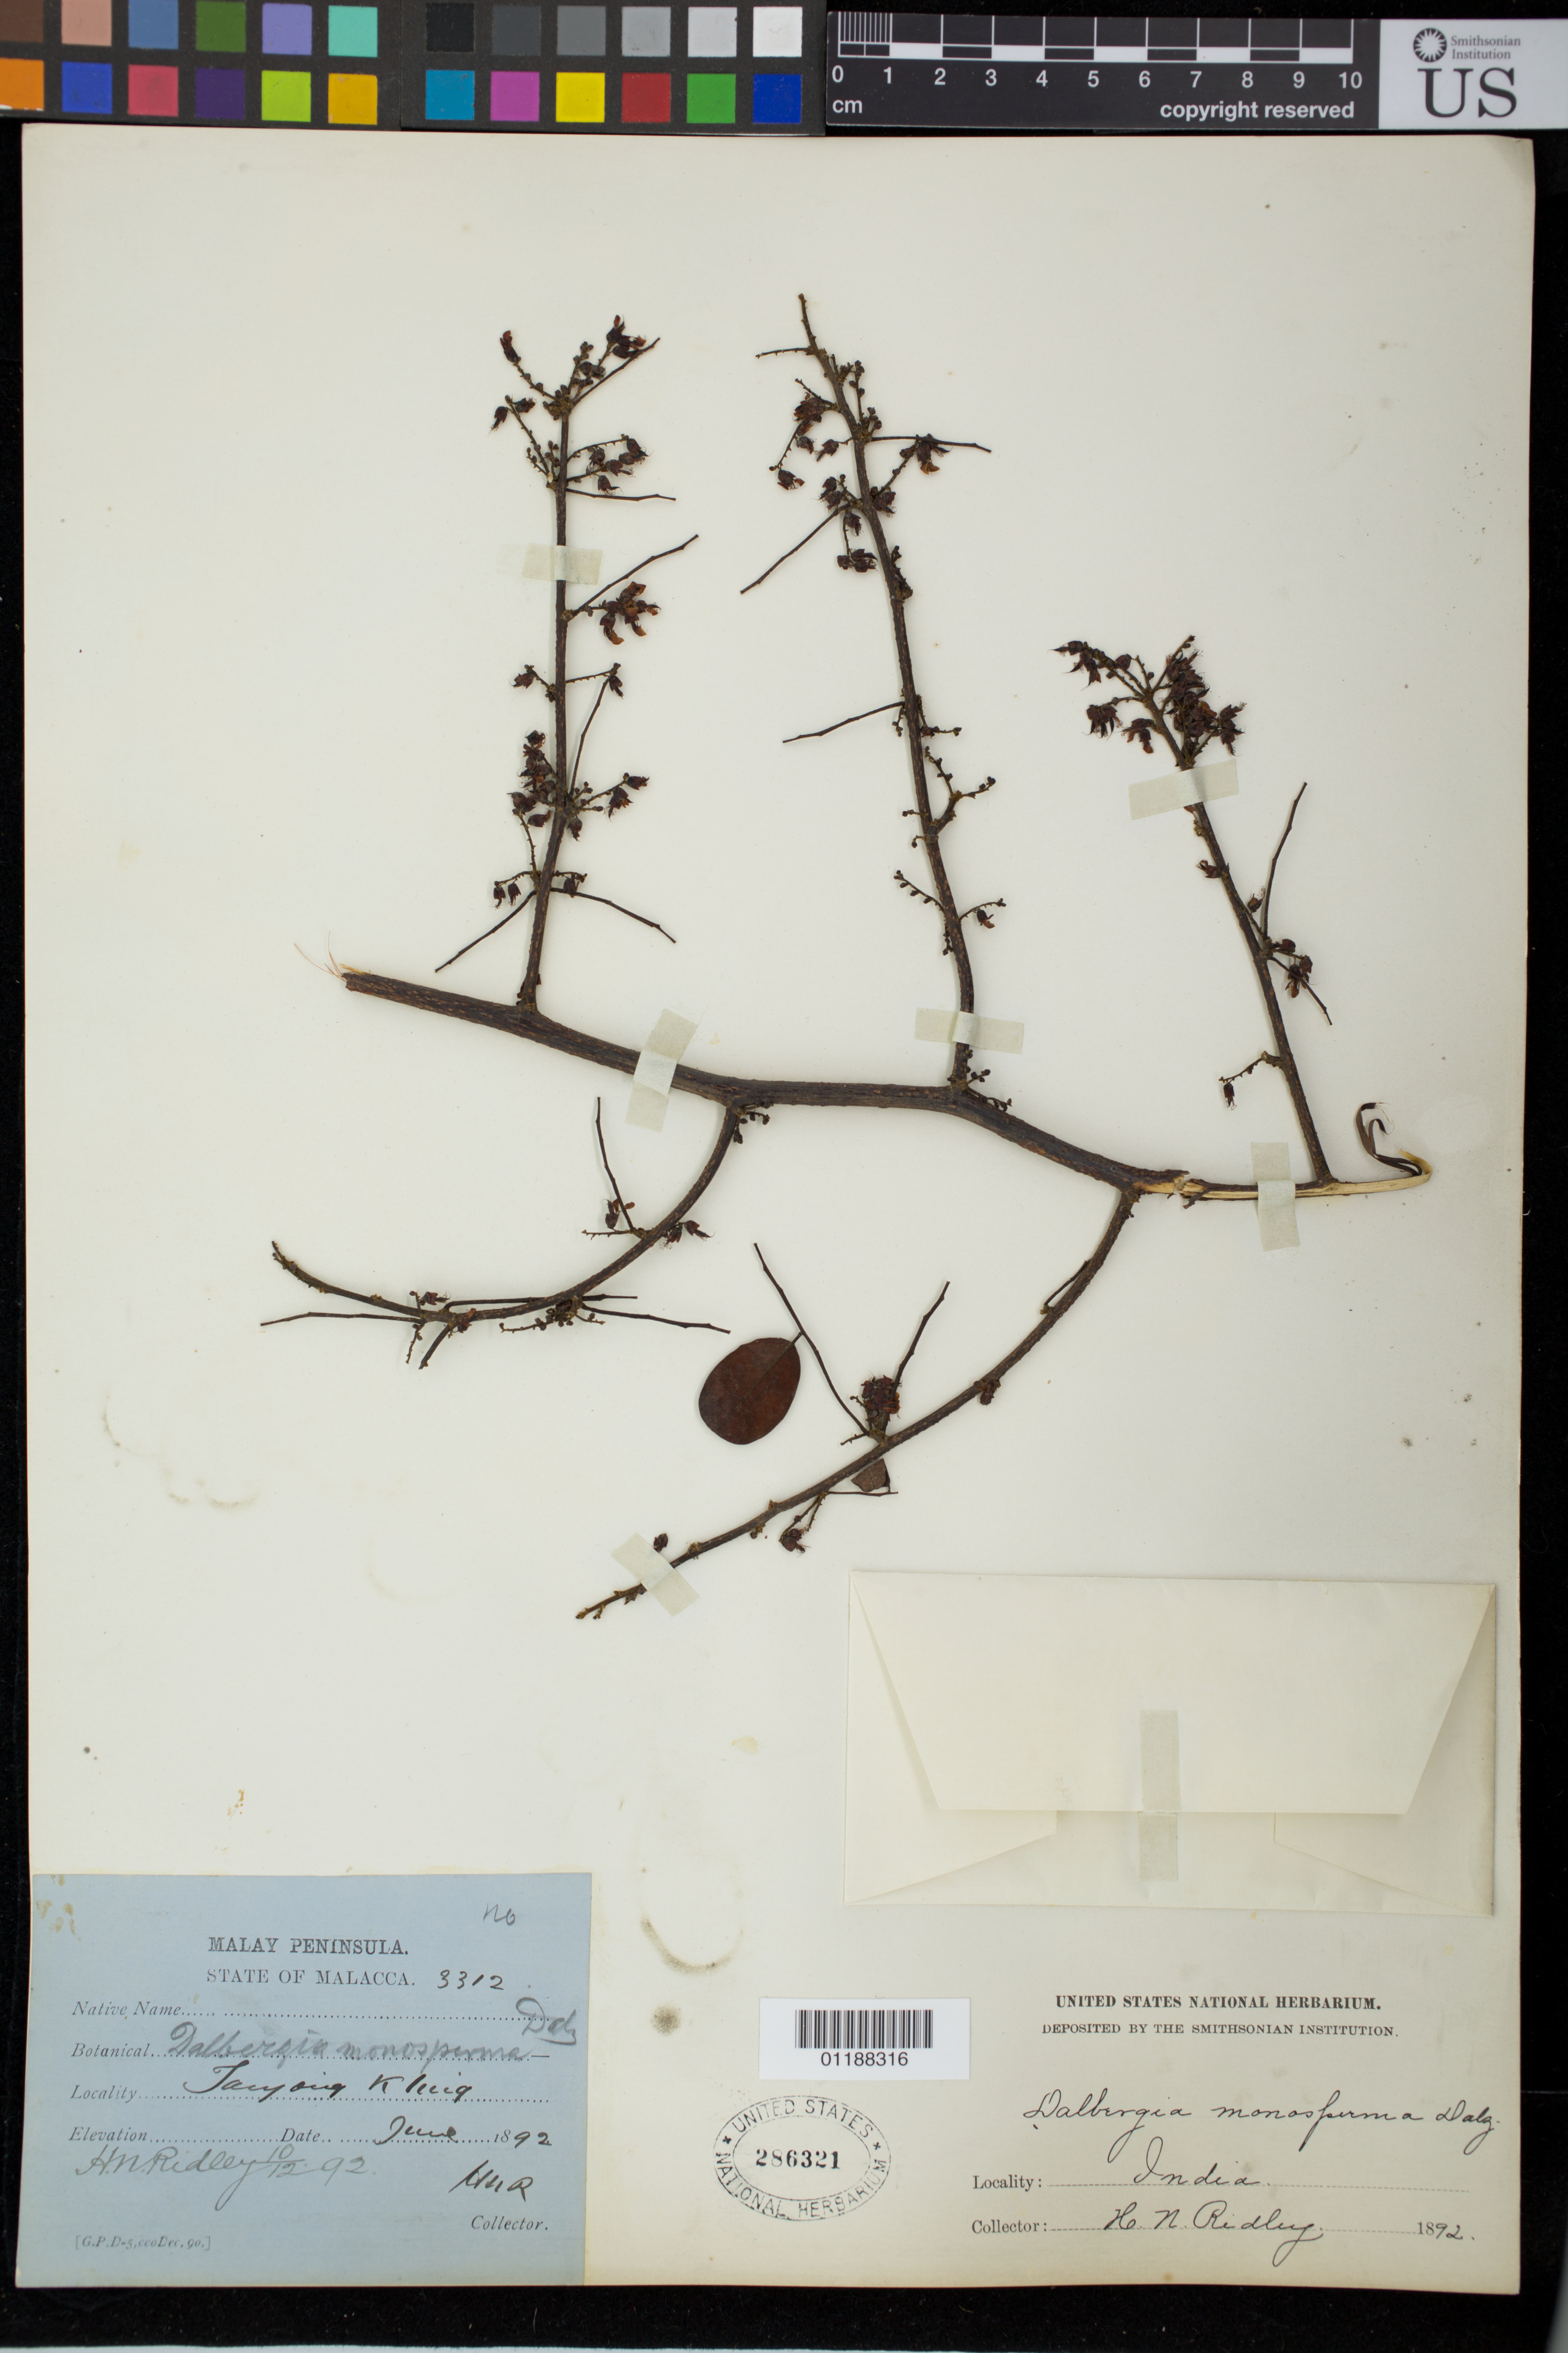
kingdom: Plantae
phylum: Tracheophyta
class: Magnoliopsida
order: Fabales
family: Fabaceae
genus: Dalbergia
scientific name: Dalbergia candenatensis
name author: (Dennst.) Pr.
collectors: H. N. Ridley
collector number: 3312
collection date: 1892-06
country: Malaysia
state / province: Melaka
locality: Tanjung Kling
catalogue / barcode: US 286321